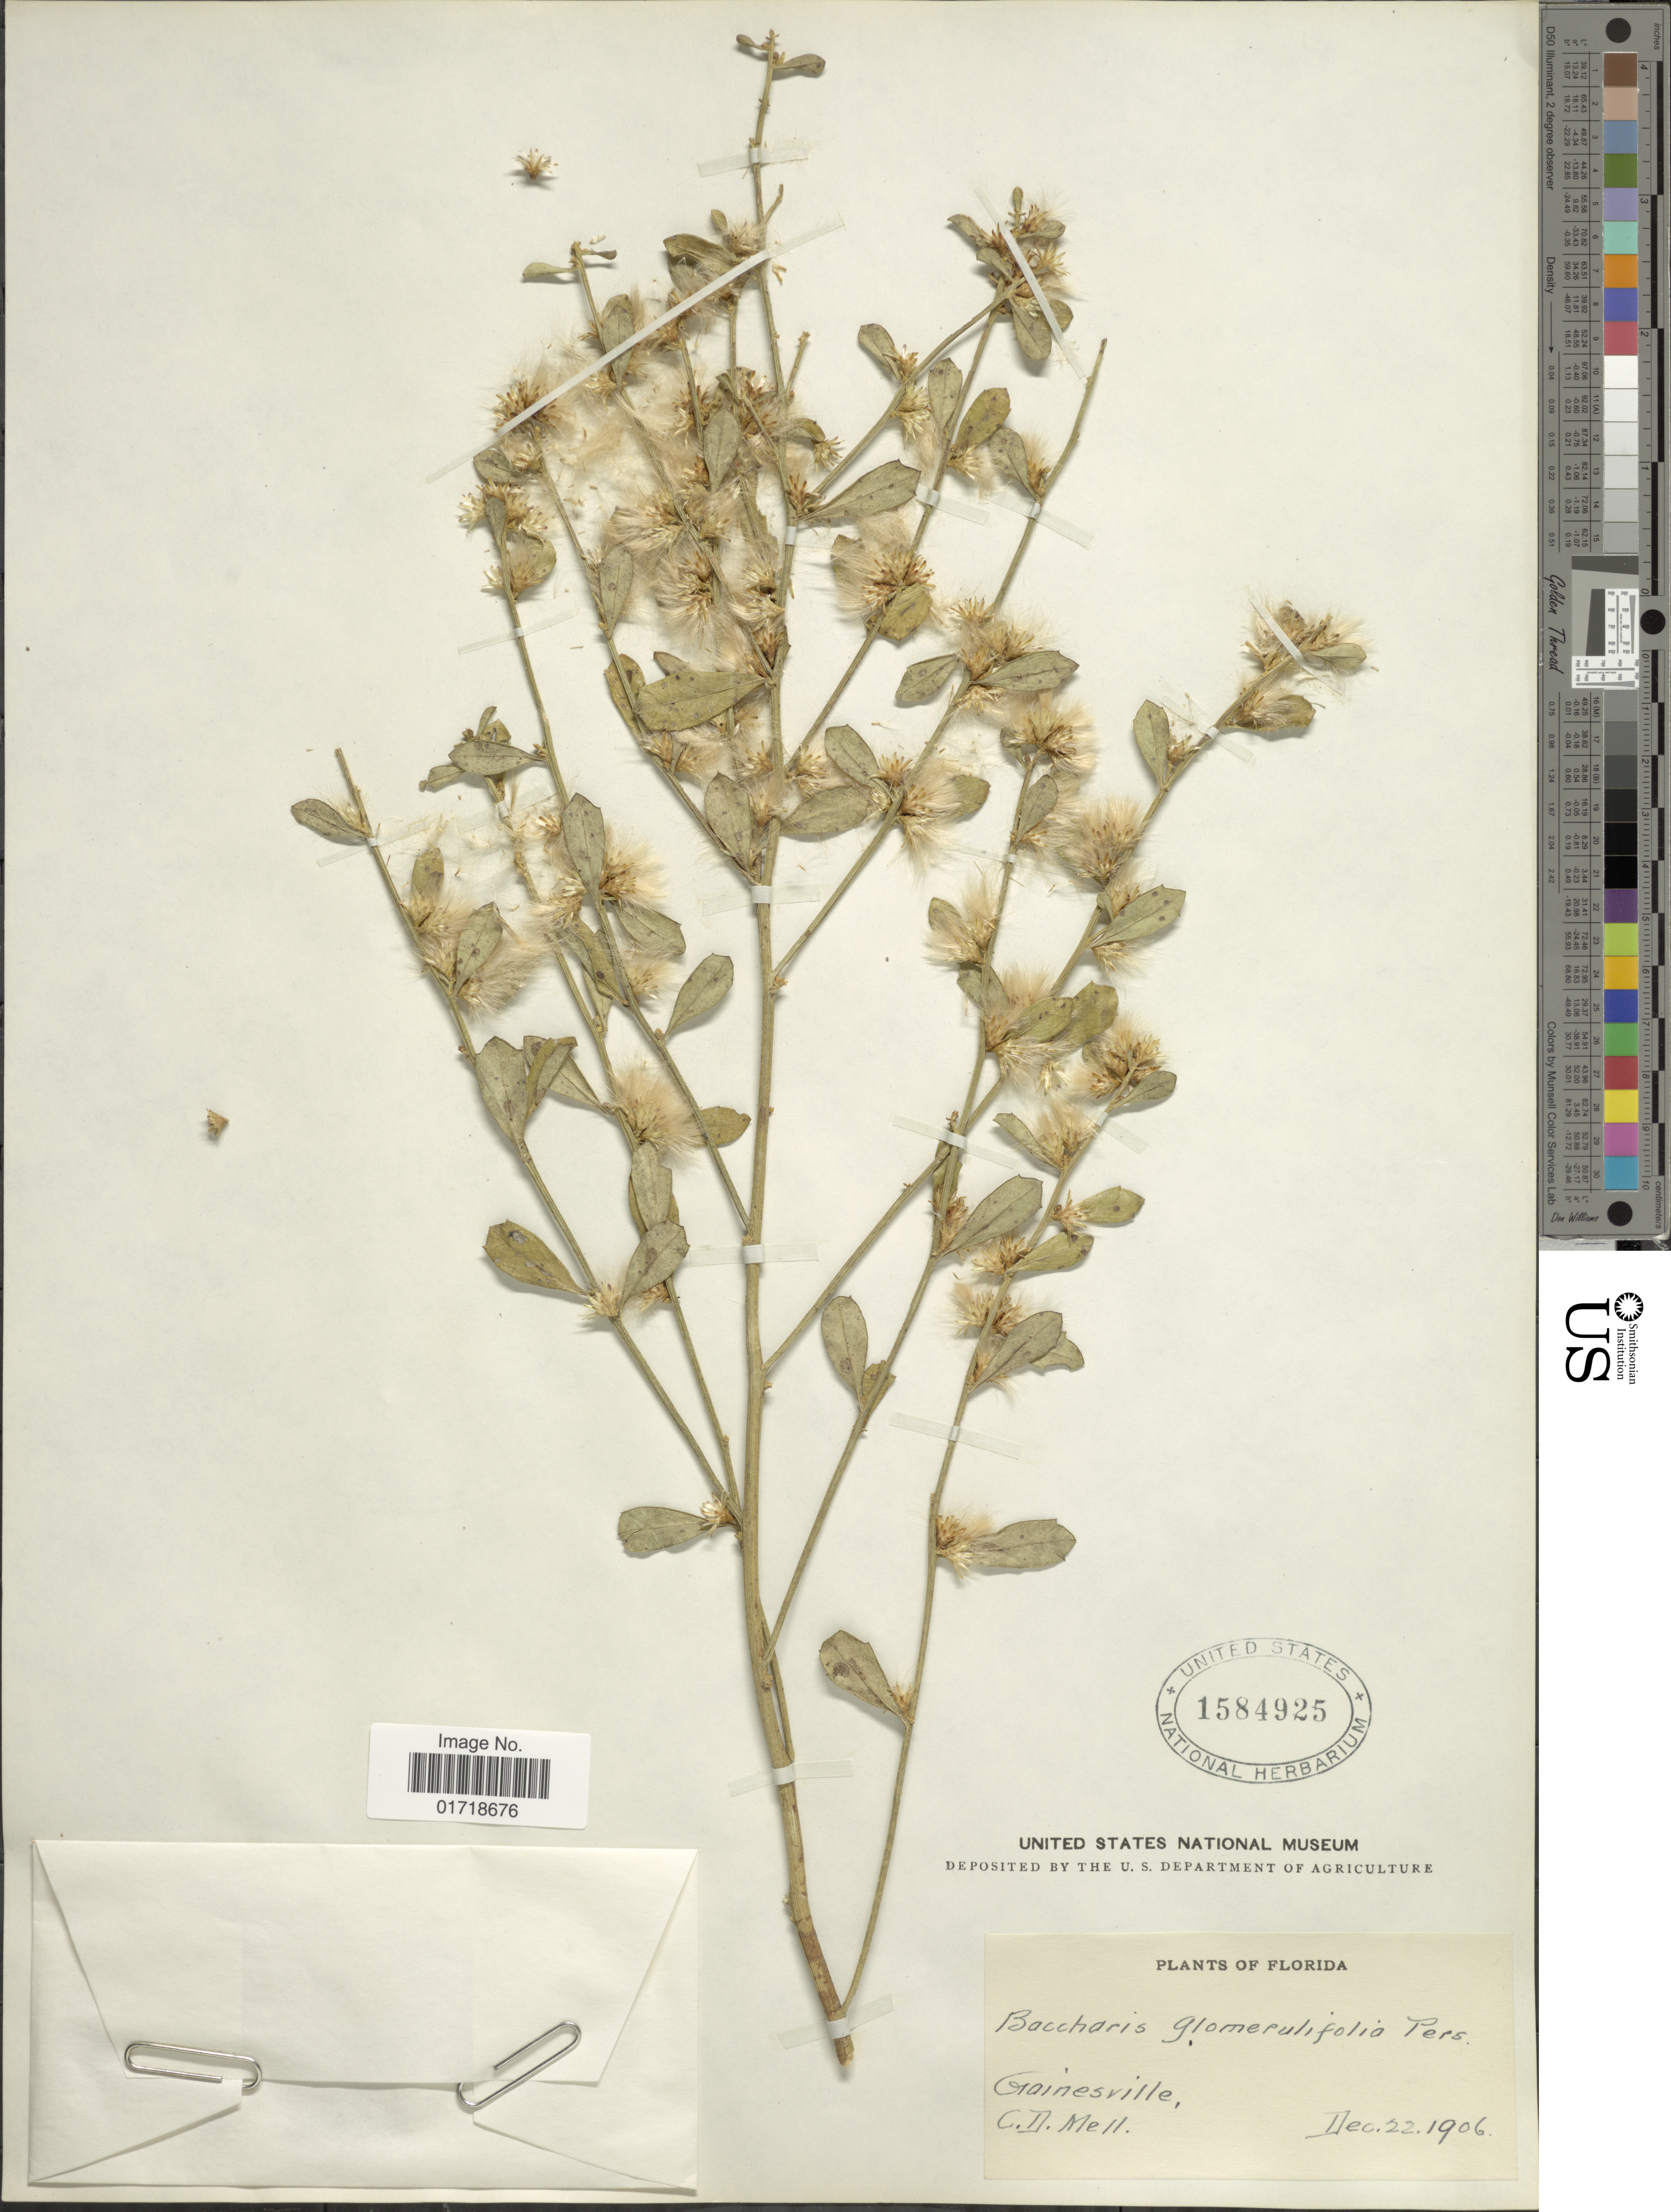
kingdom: Plantae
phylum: Tracheophyta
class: Magnoliopsida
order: Asterales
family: Asteraceae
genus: Baccharis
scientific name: Baccharis glomeruliflora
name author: Pers.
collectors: C. D. Mell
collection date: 1906-12-22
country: United States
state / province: Florida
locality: Gainesville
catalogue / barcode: US 1584925